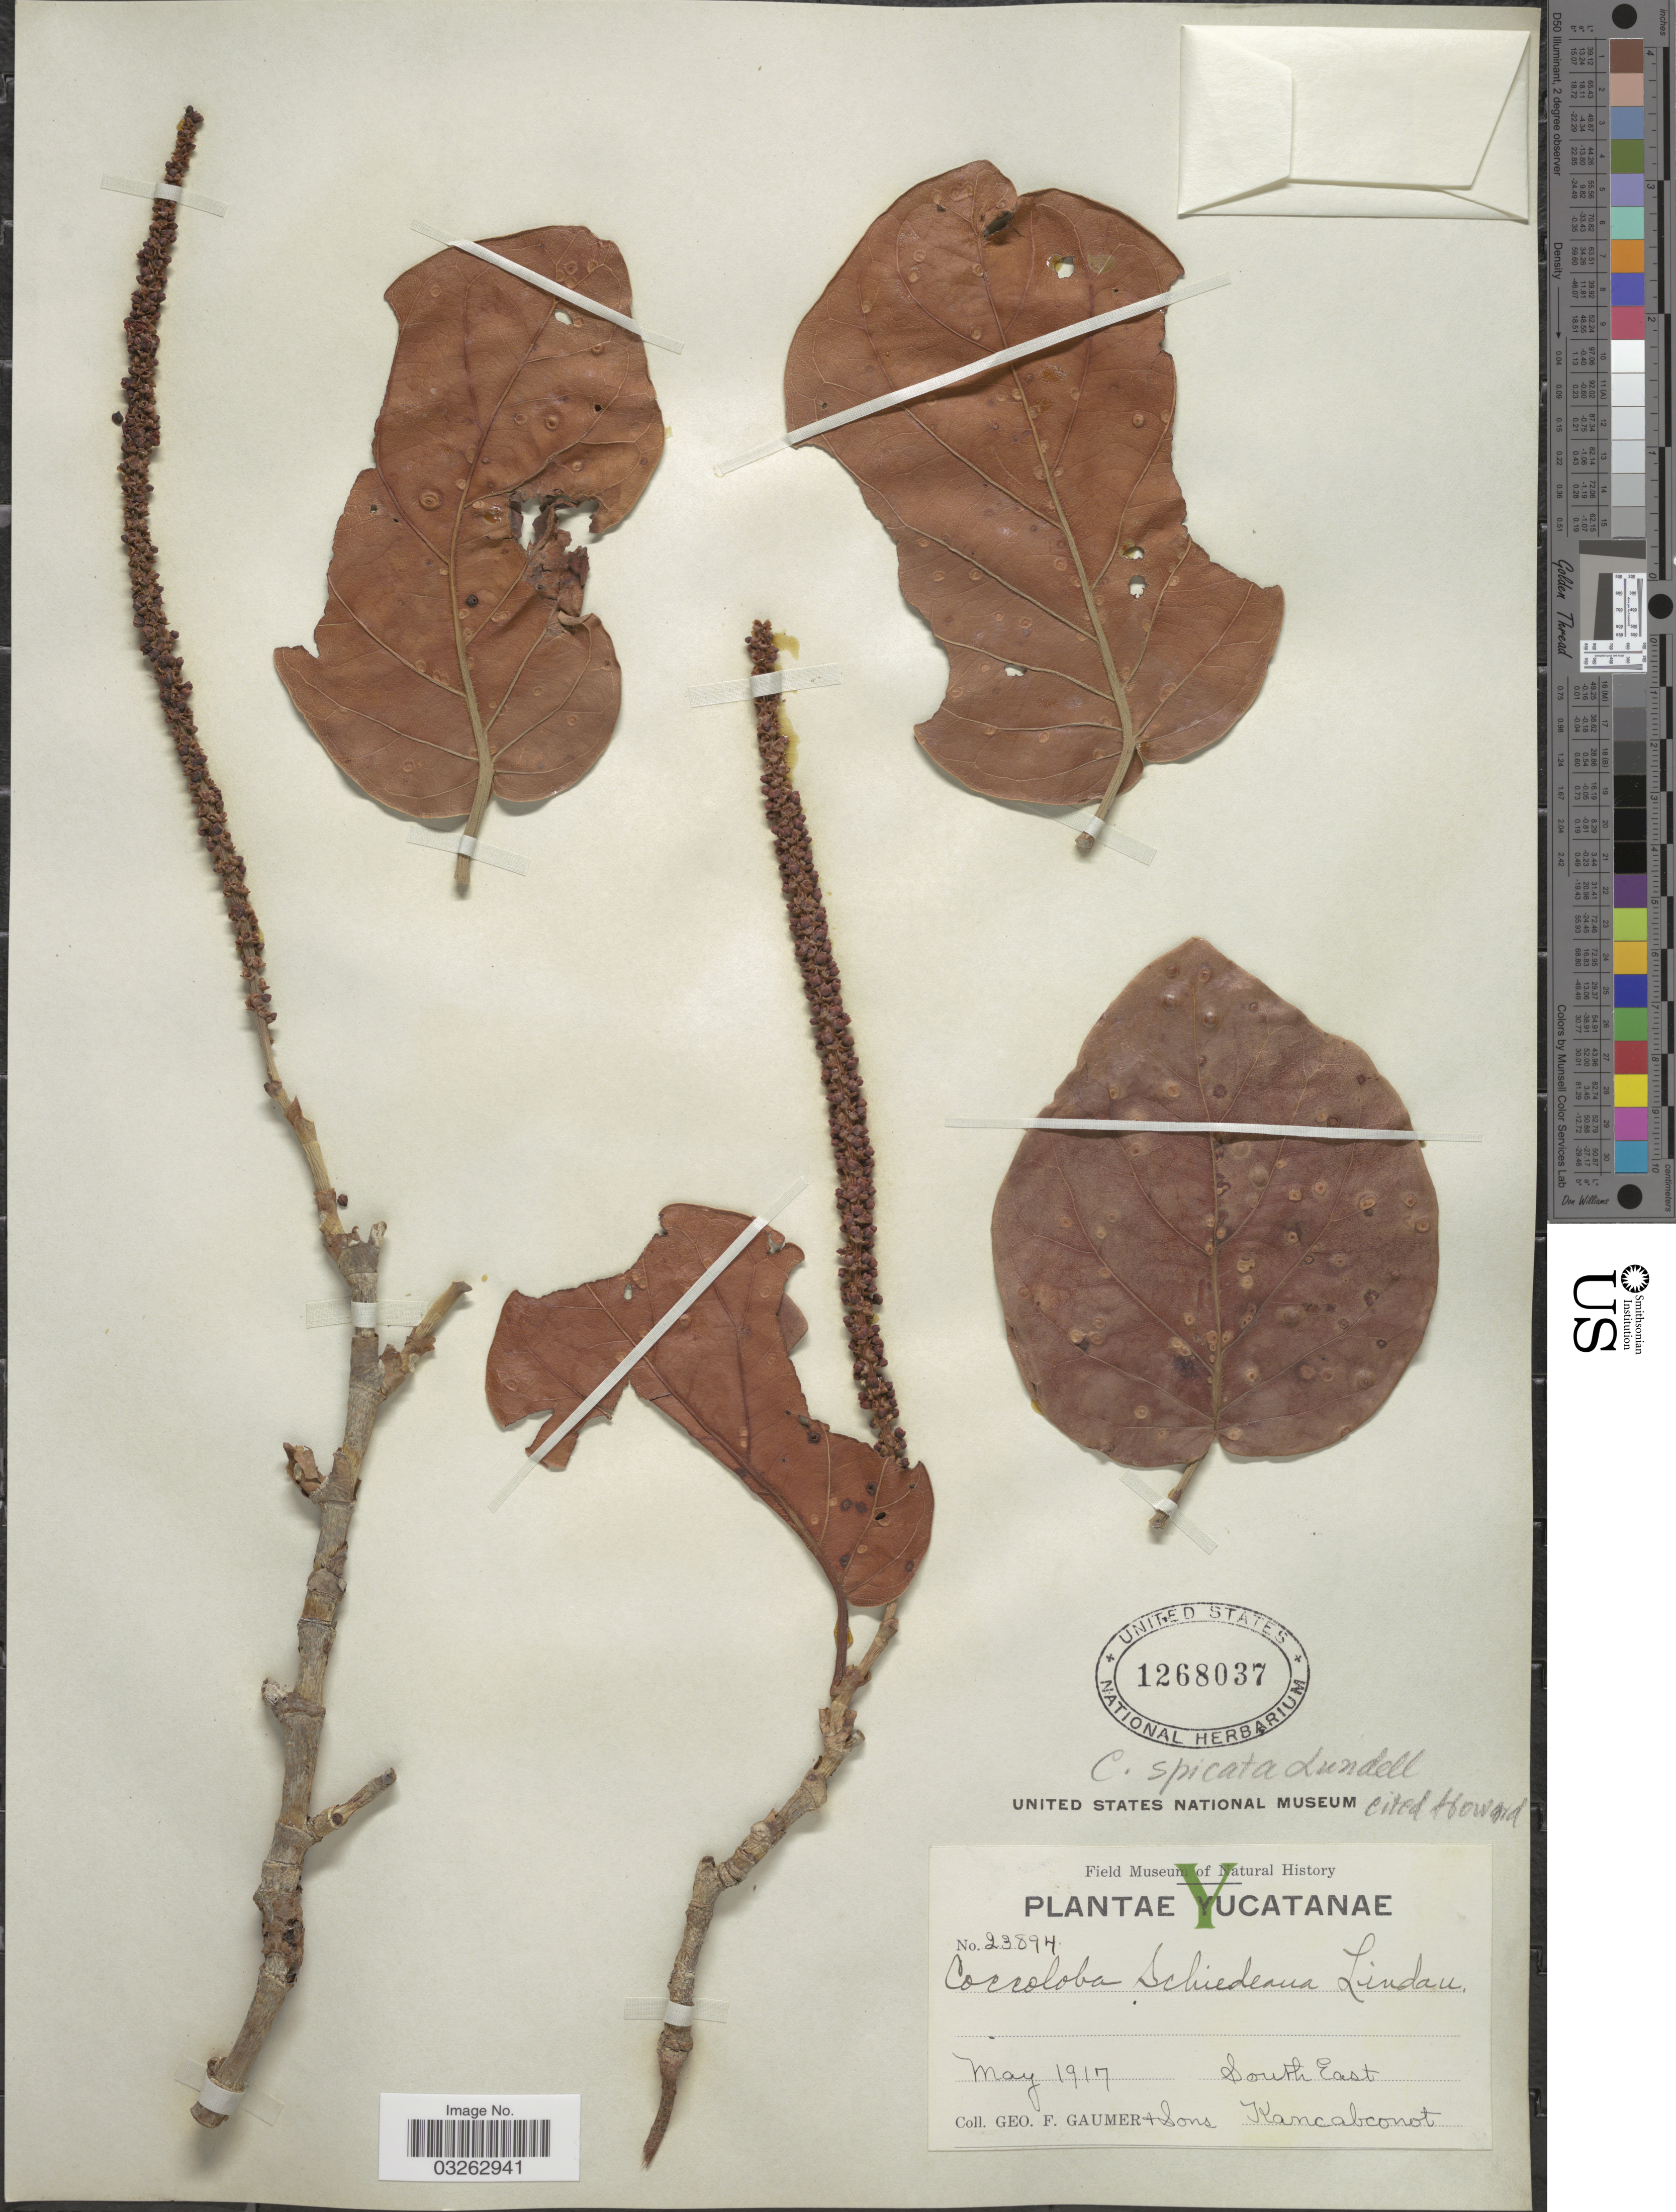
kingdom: Plantae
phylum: Tracheophyta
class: Magnoliopsida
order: Caryophyllales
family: Polygonaceae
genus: Coccoloba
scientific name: Coccoloba spicata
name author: Lundell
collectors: G. F. Gaumer & Sons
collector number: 23894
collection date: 1917-05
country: Mexico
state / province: Yucatán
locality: South East. Kancabconot.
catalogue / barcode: US 1268037